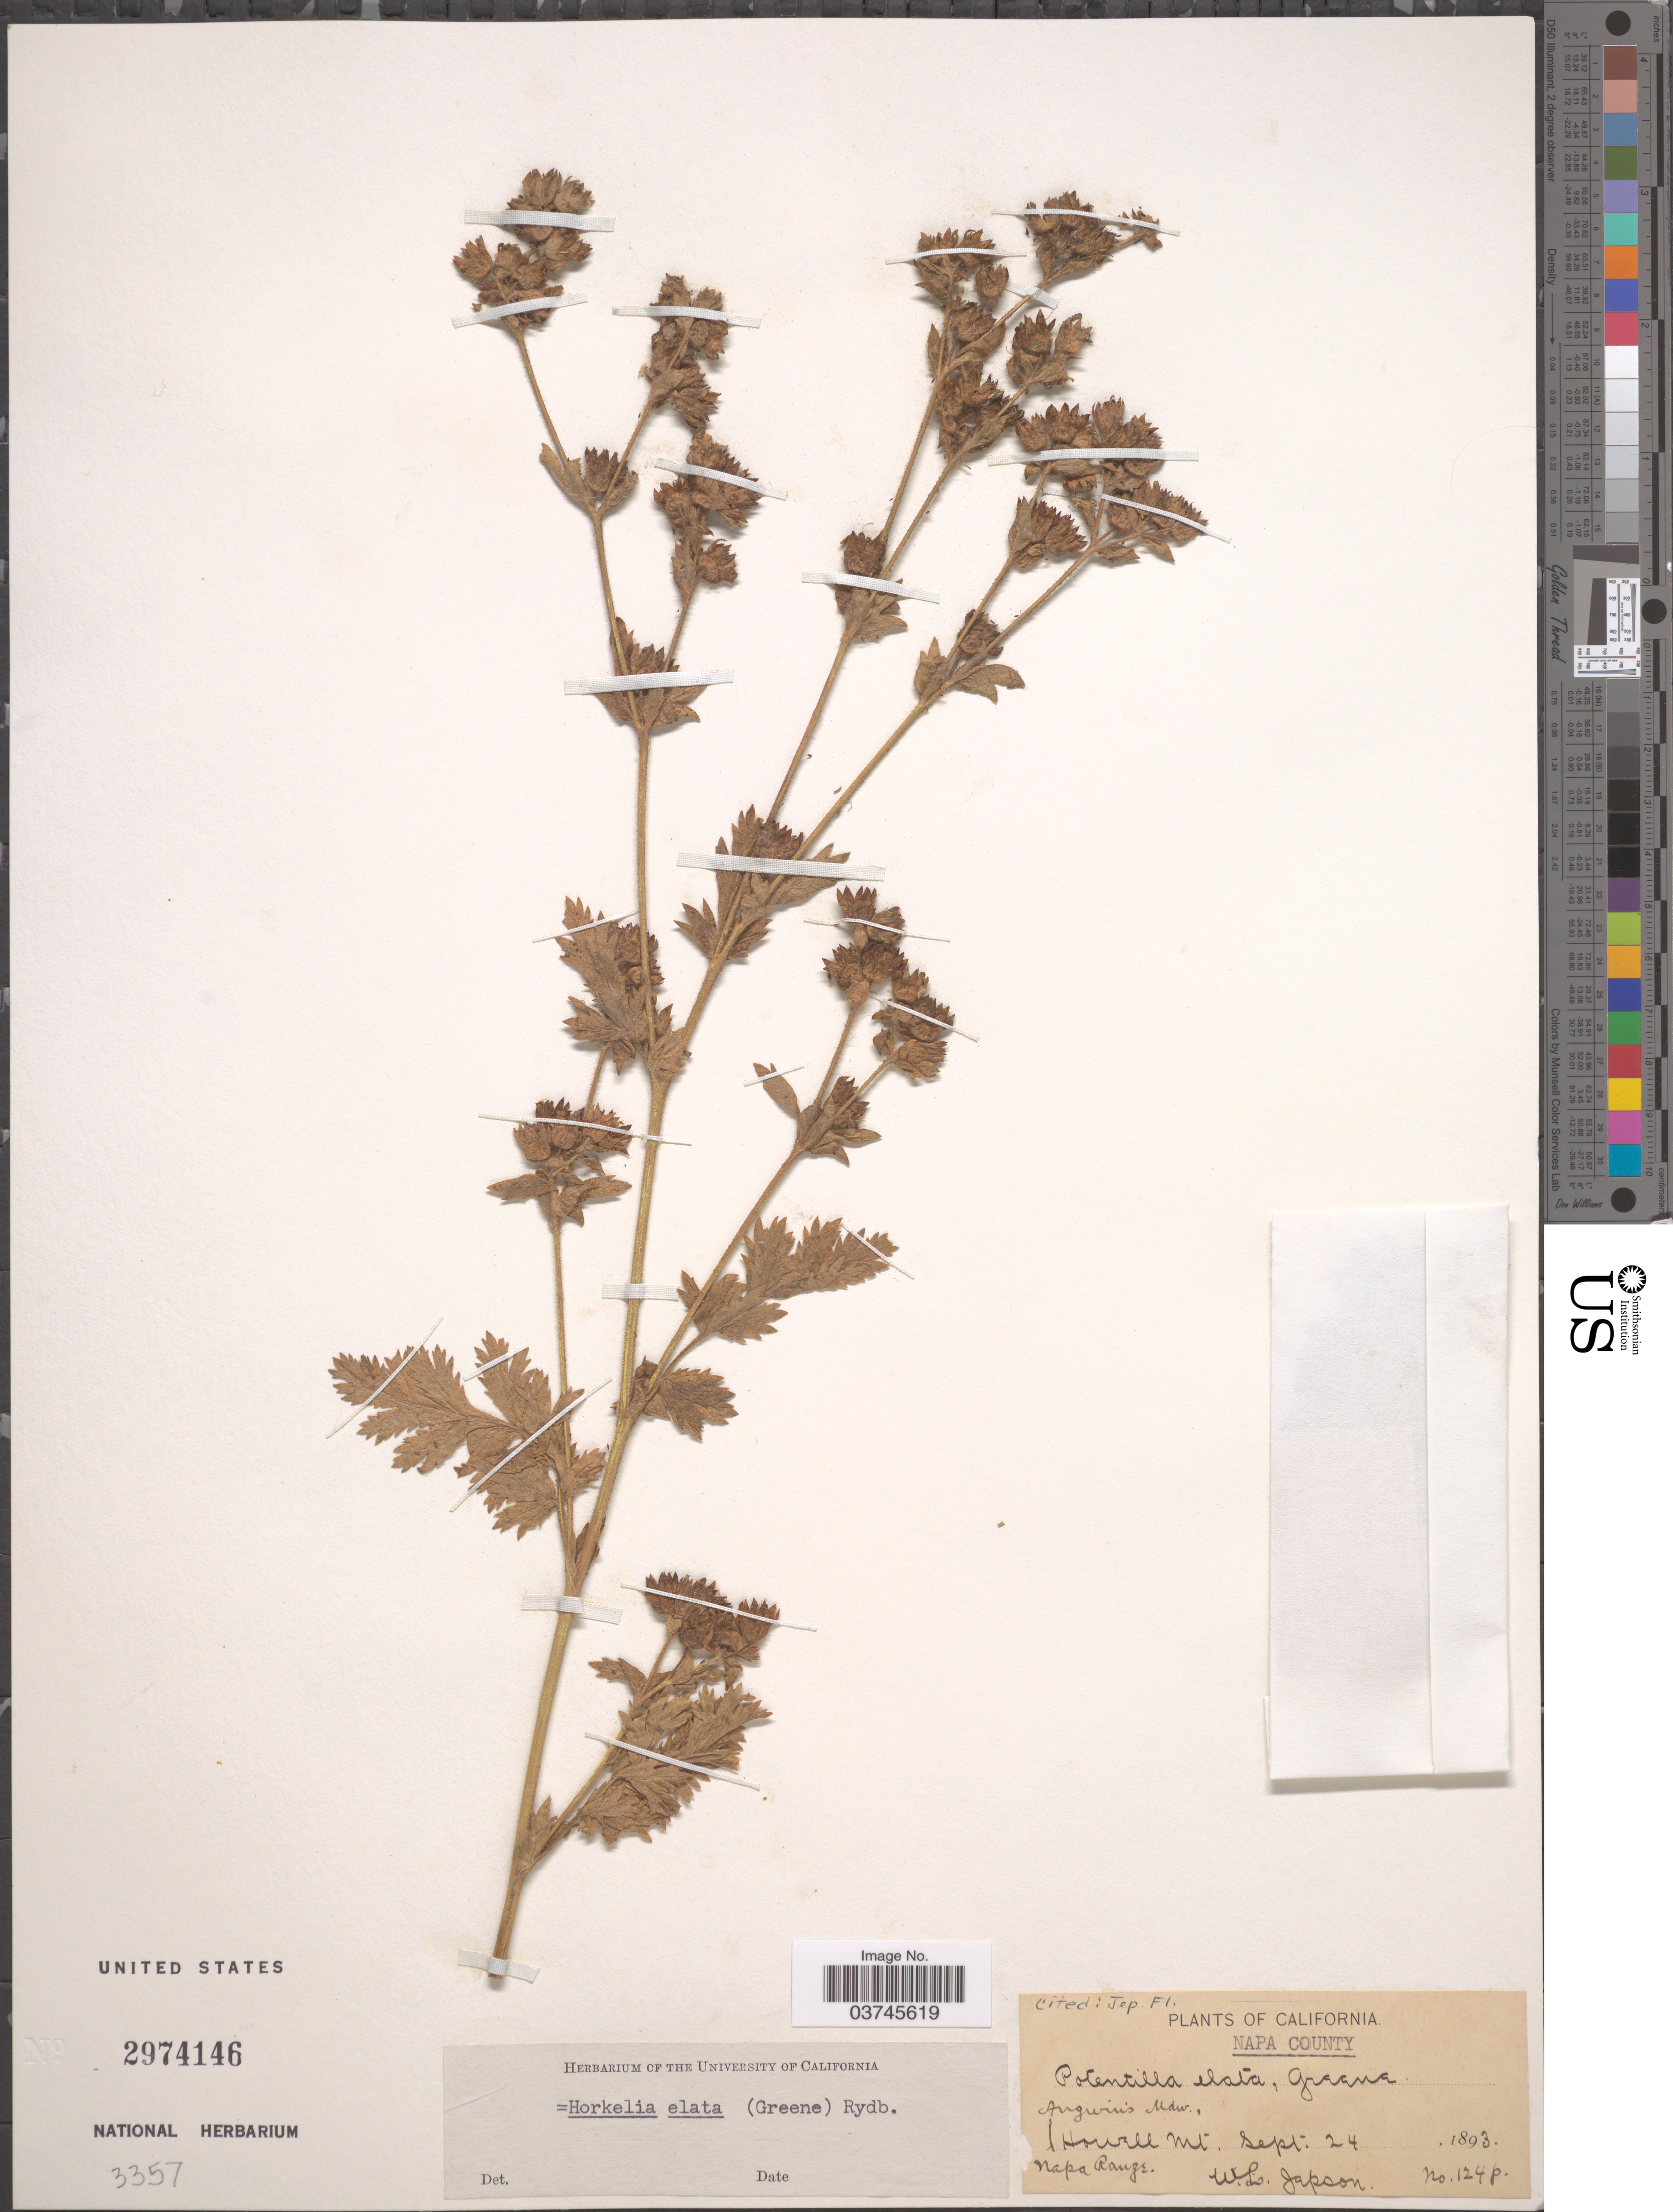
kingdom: Plantae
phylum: Tracheophyta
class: Magnoliopsida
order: Rosales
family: Rosaceae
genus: Potentilla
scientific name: Potentilla californica var. elata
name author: Greene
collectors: W. L. Jepson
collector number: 124p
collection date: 1893-09-24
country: United States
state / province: California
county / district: Napa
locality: Napa County. Howell Mt. Napa Range.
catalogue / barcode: US 2974146